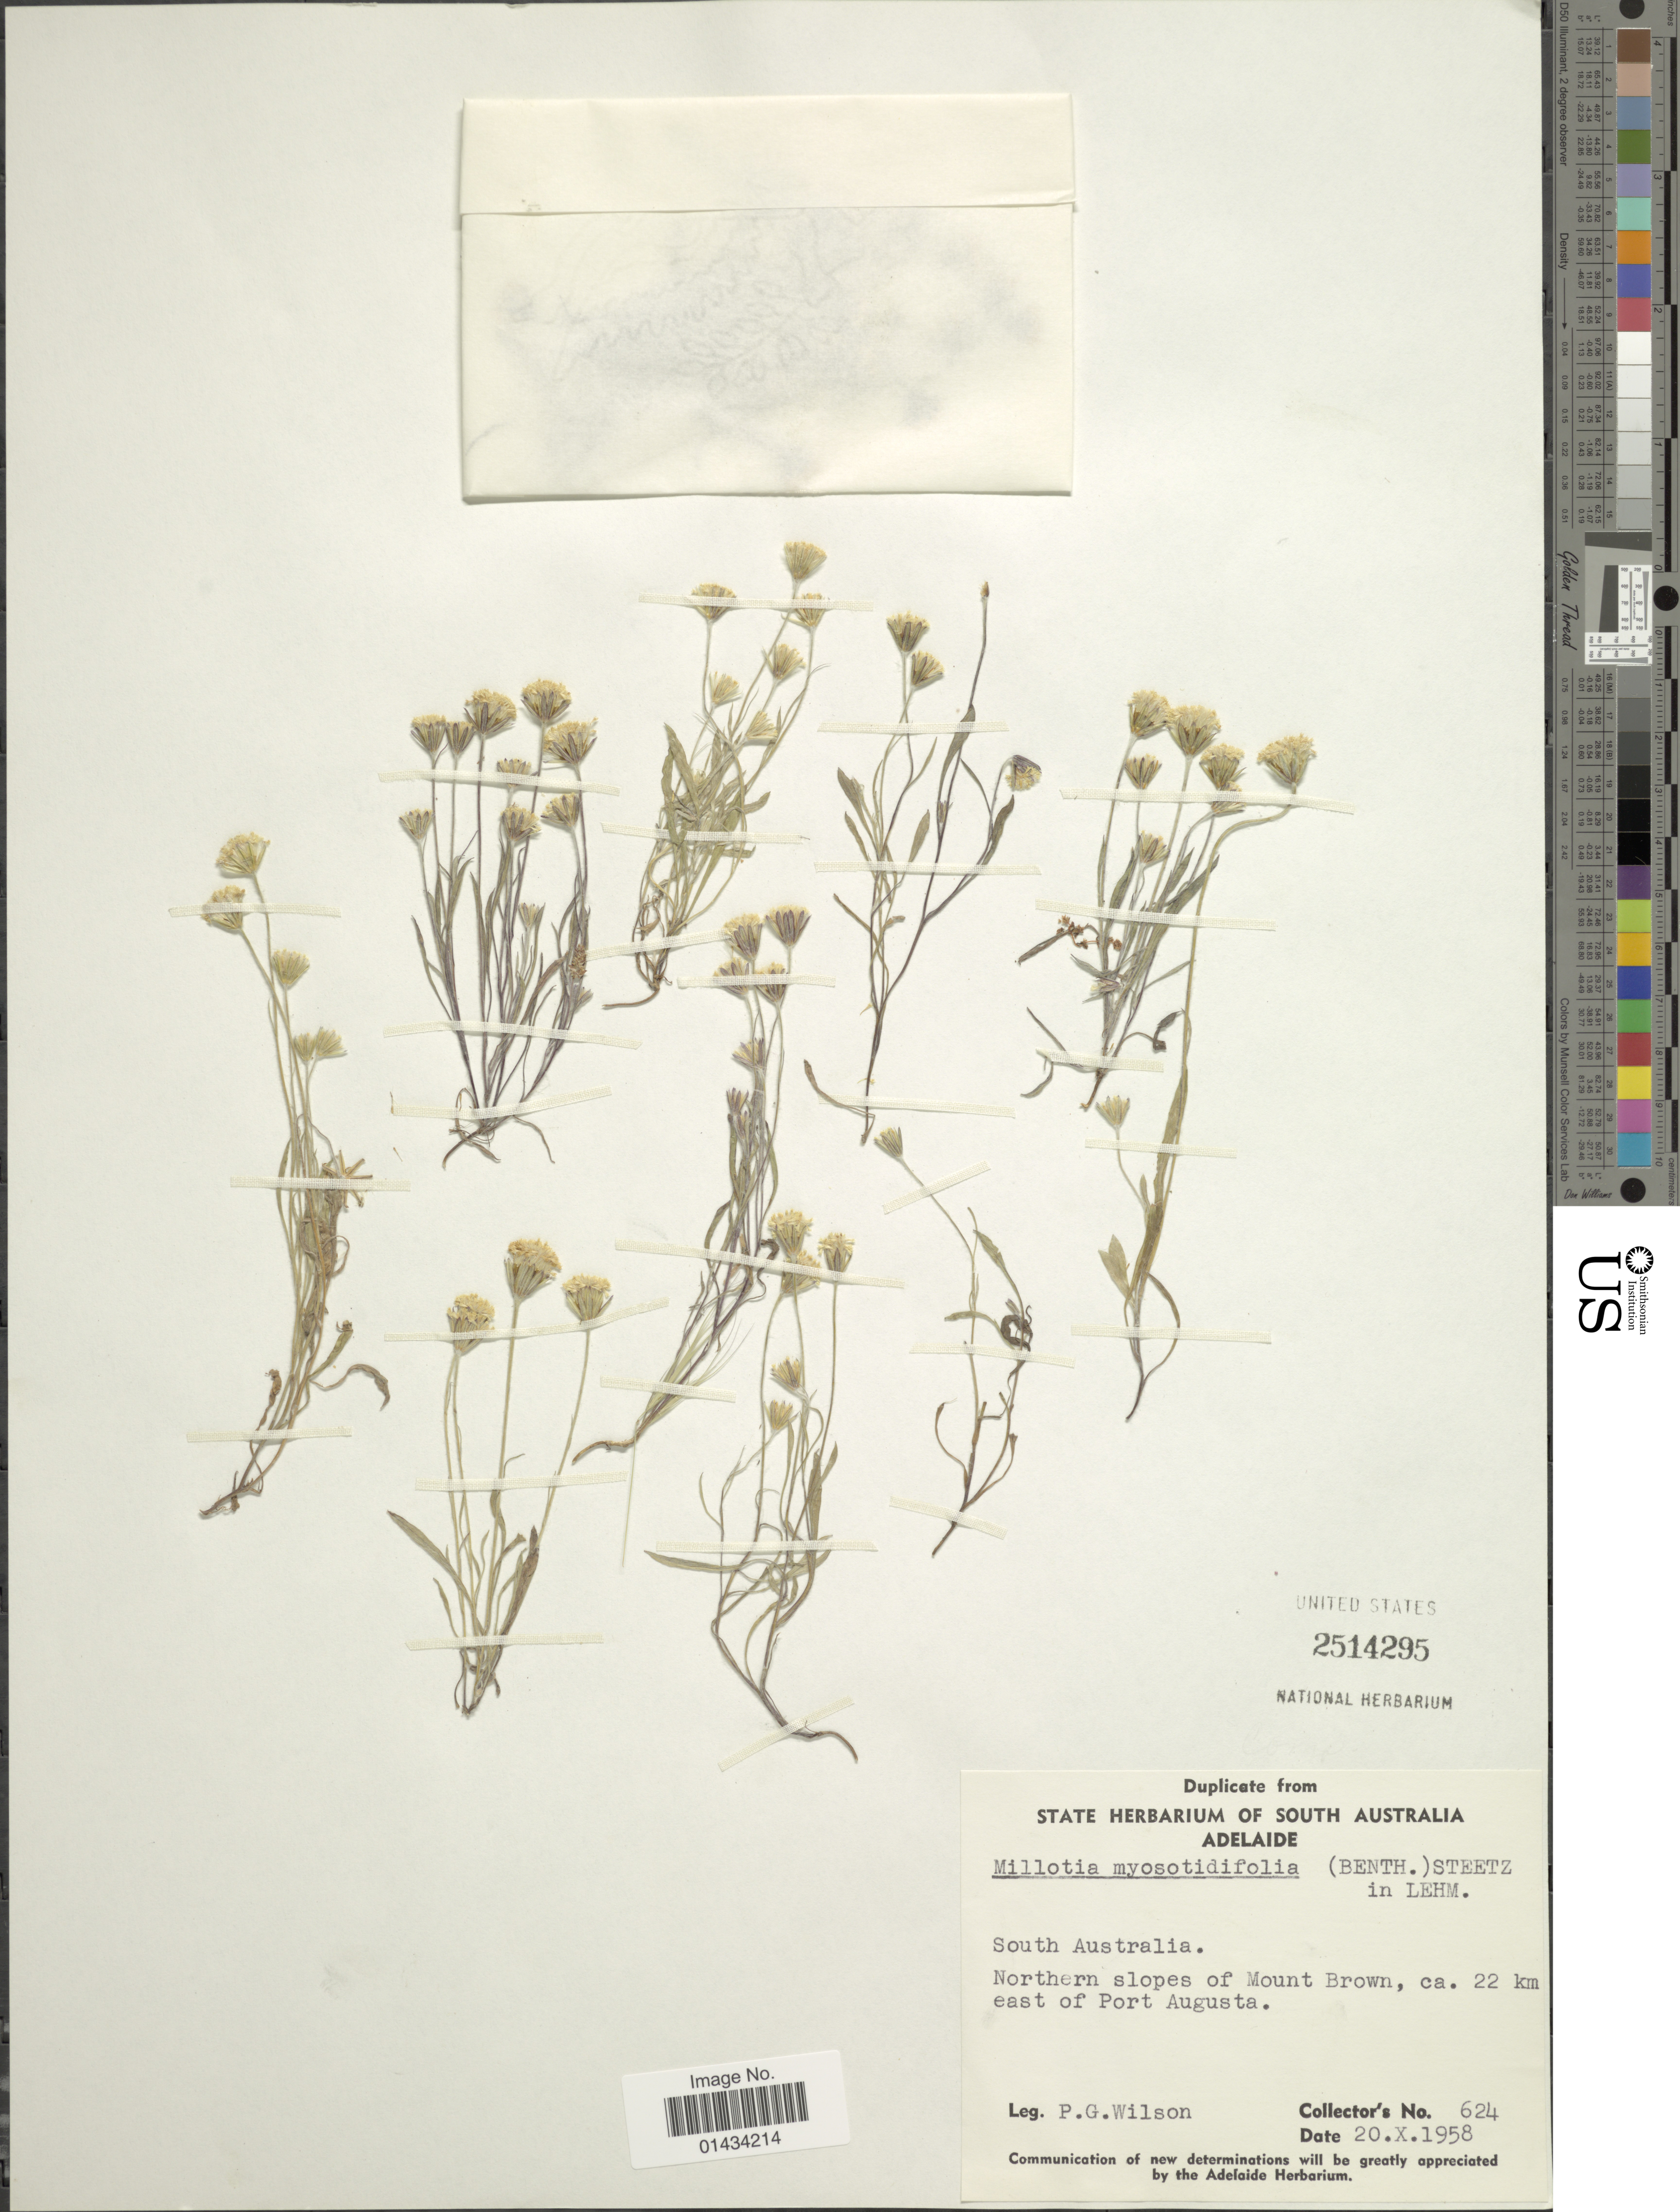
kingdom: Plantae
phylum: Tracheophyta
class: Magnoliopsida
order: Asterales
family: Asteraceae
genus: Millotia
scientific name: Millotia myosotidifolia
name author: (Benth.) Steetz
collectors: P. Wilson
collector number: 624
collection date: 1958-10-20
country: Australia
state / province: South Australia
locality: Northern slopes of Mount Brown, ca. 22 km east of Port Augusta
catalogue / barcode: US 2514295